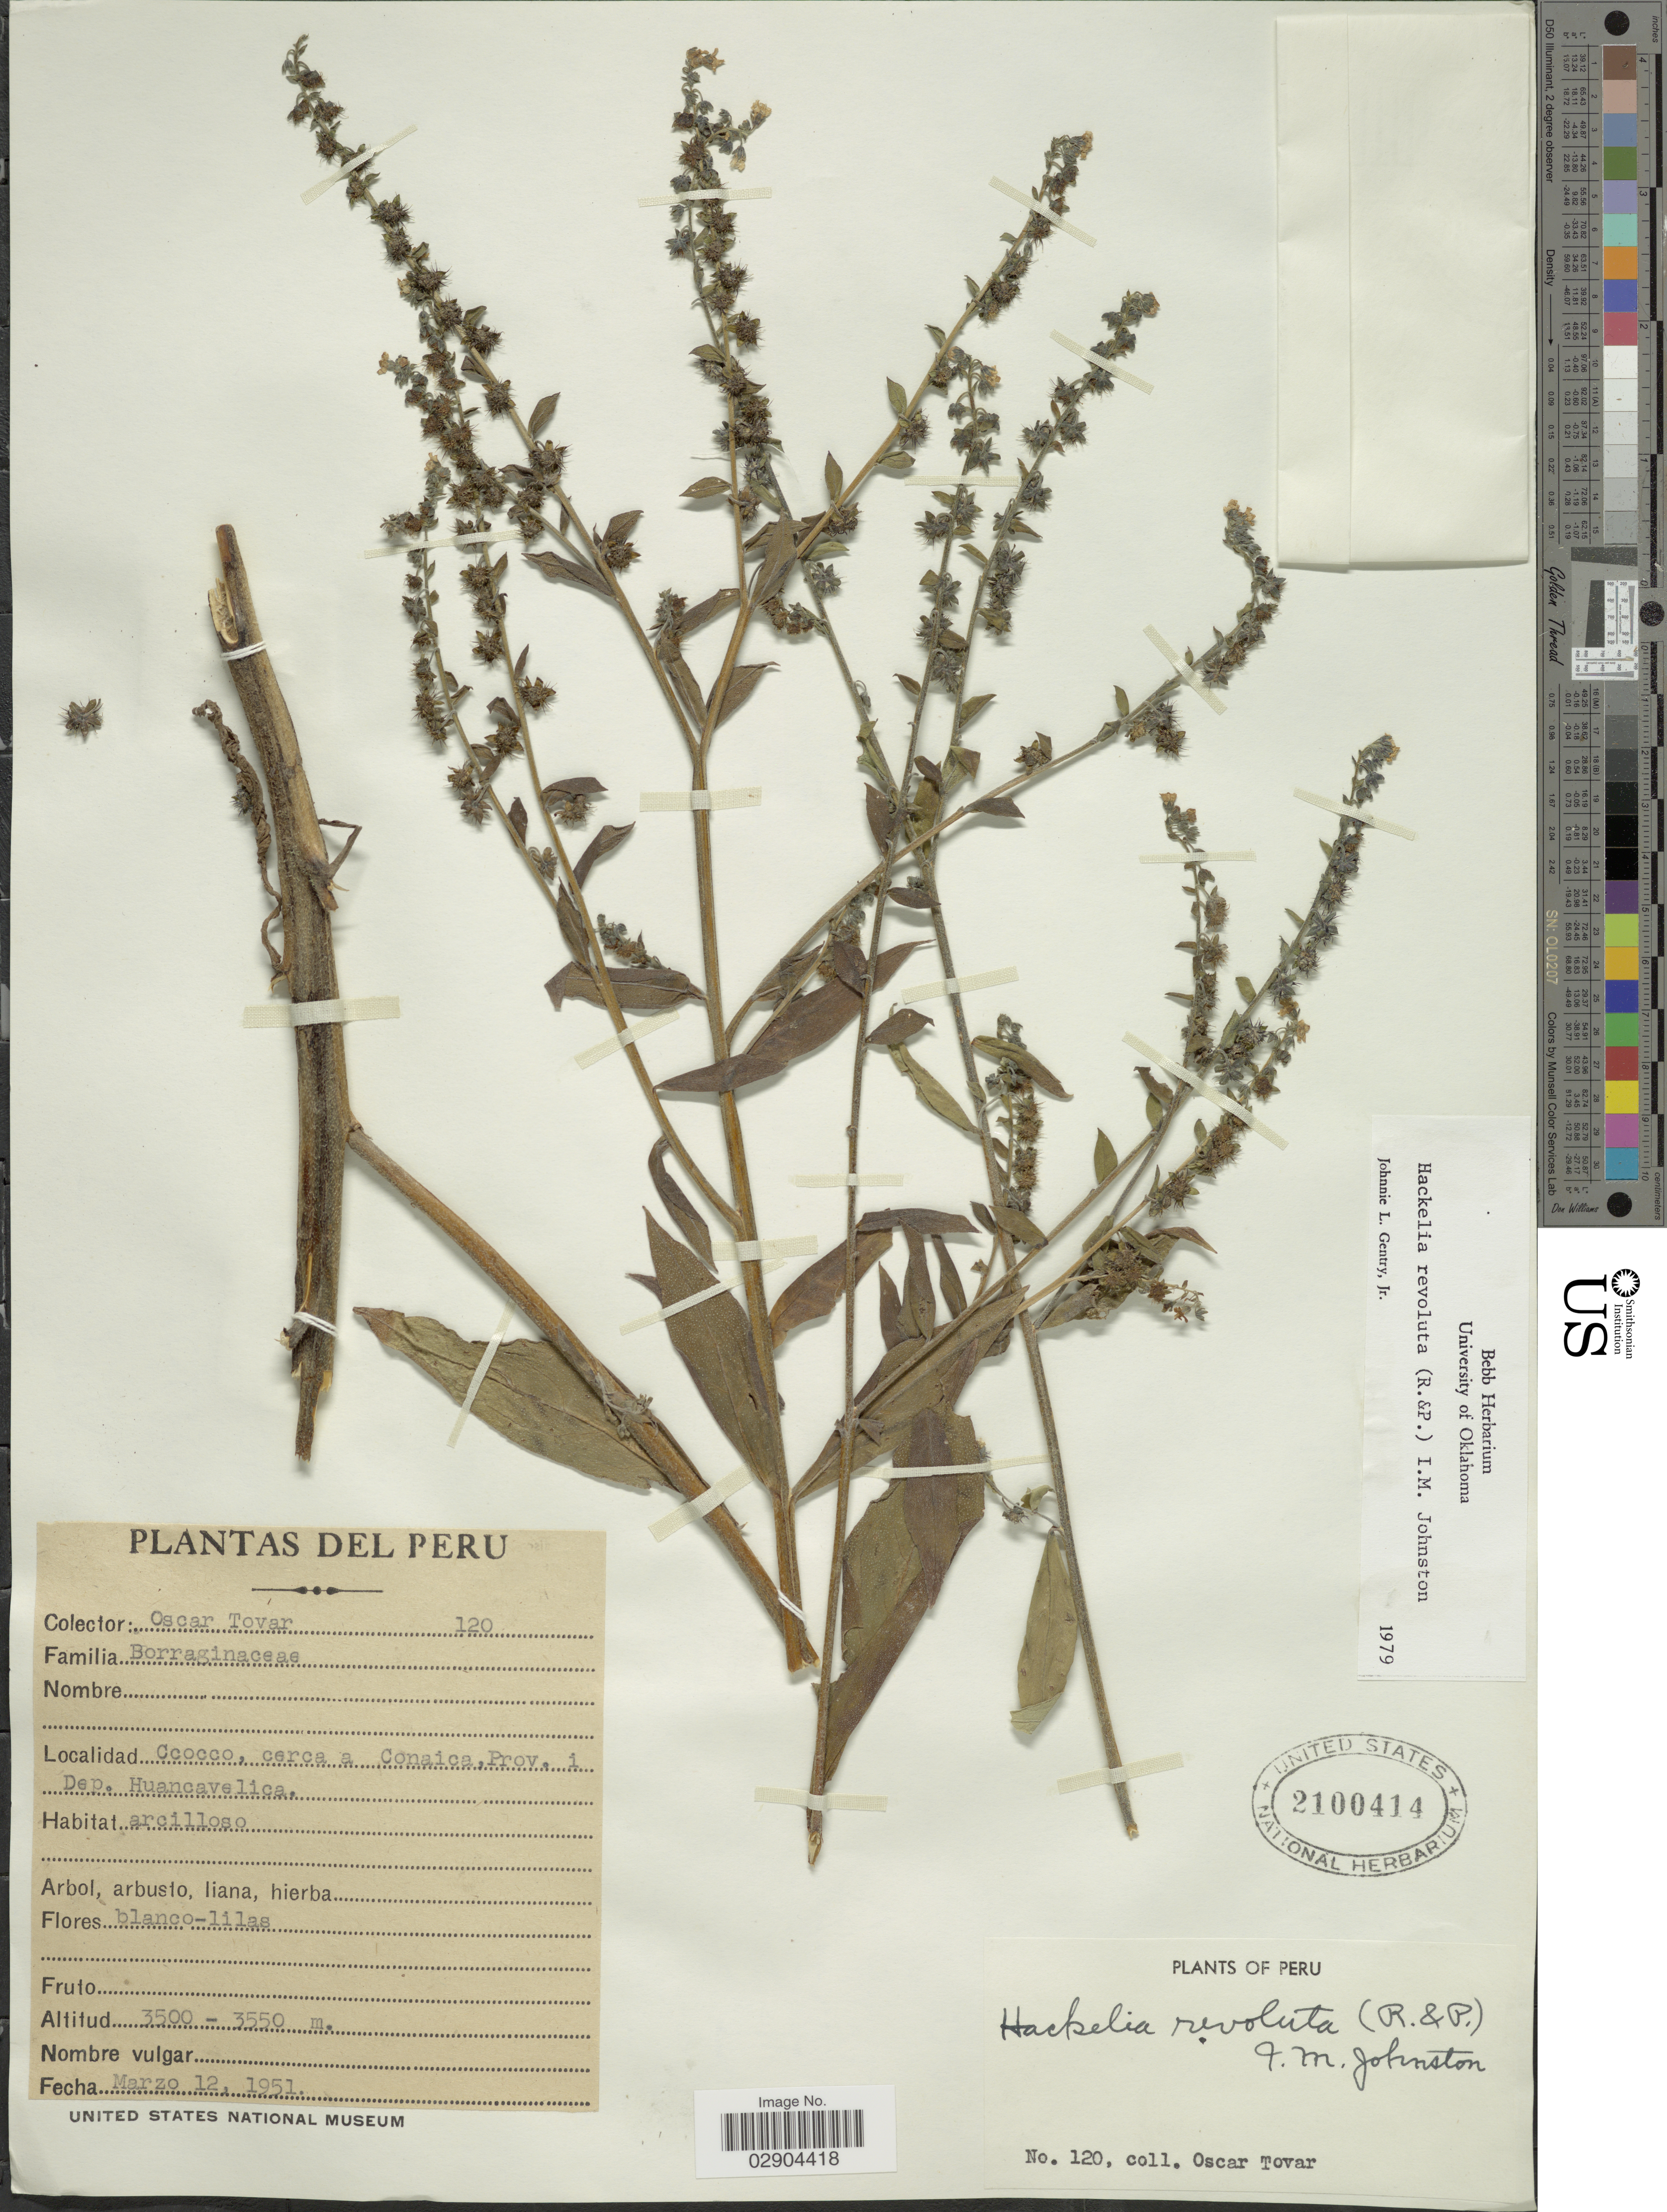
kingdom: Plantae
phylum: Tracheophyta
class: Magnoliopsida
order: Boraginales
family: Boraginaceae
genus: Hackelia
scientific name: Hackelia revoluta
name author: (Ruiz & Pav.) I.M. Johnst.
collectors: Ó. Tovar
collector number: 120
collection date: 1951-03-12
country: Peru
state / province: Huancavelica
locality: Ccocco, cerca a Conaica, Prov. i Dep. Huancavelica.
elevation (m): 3500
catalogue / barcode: US 2100414